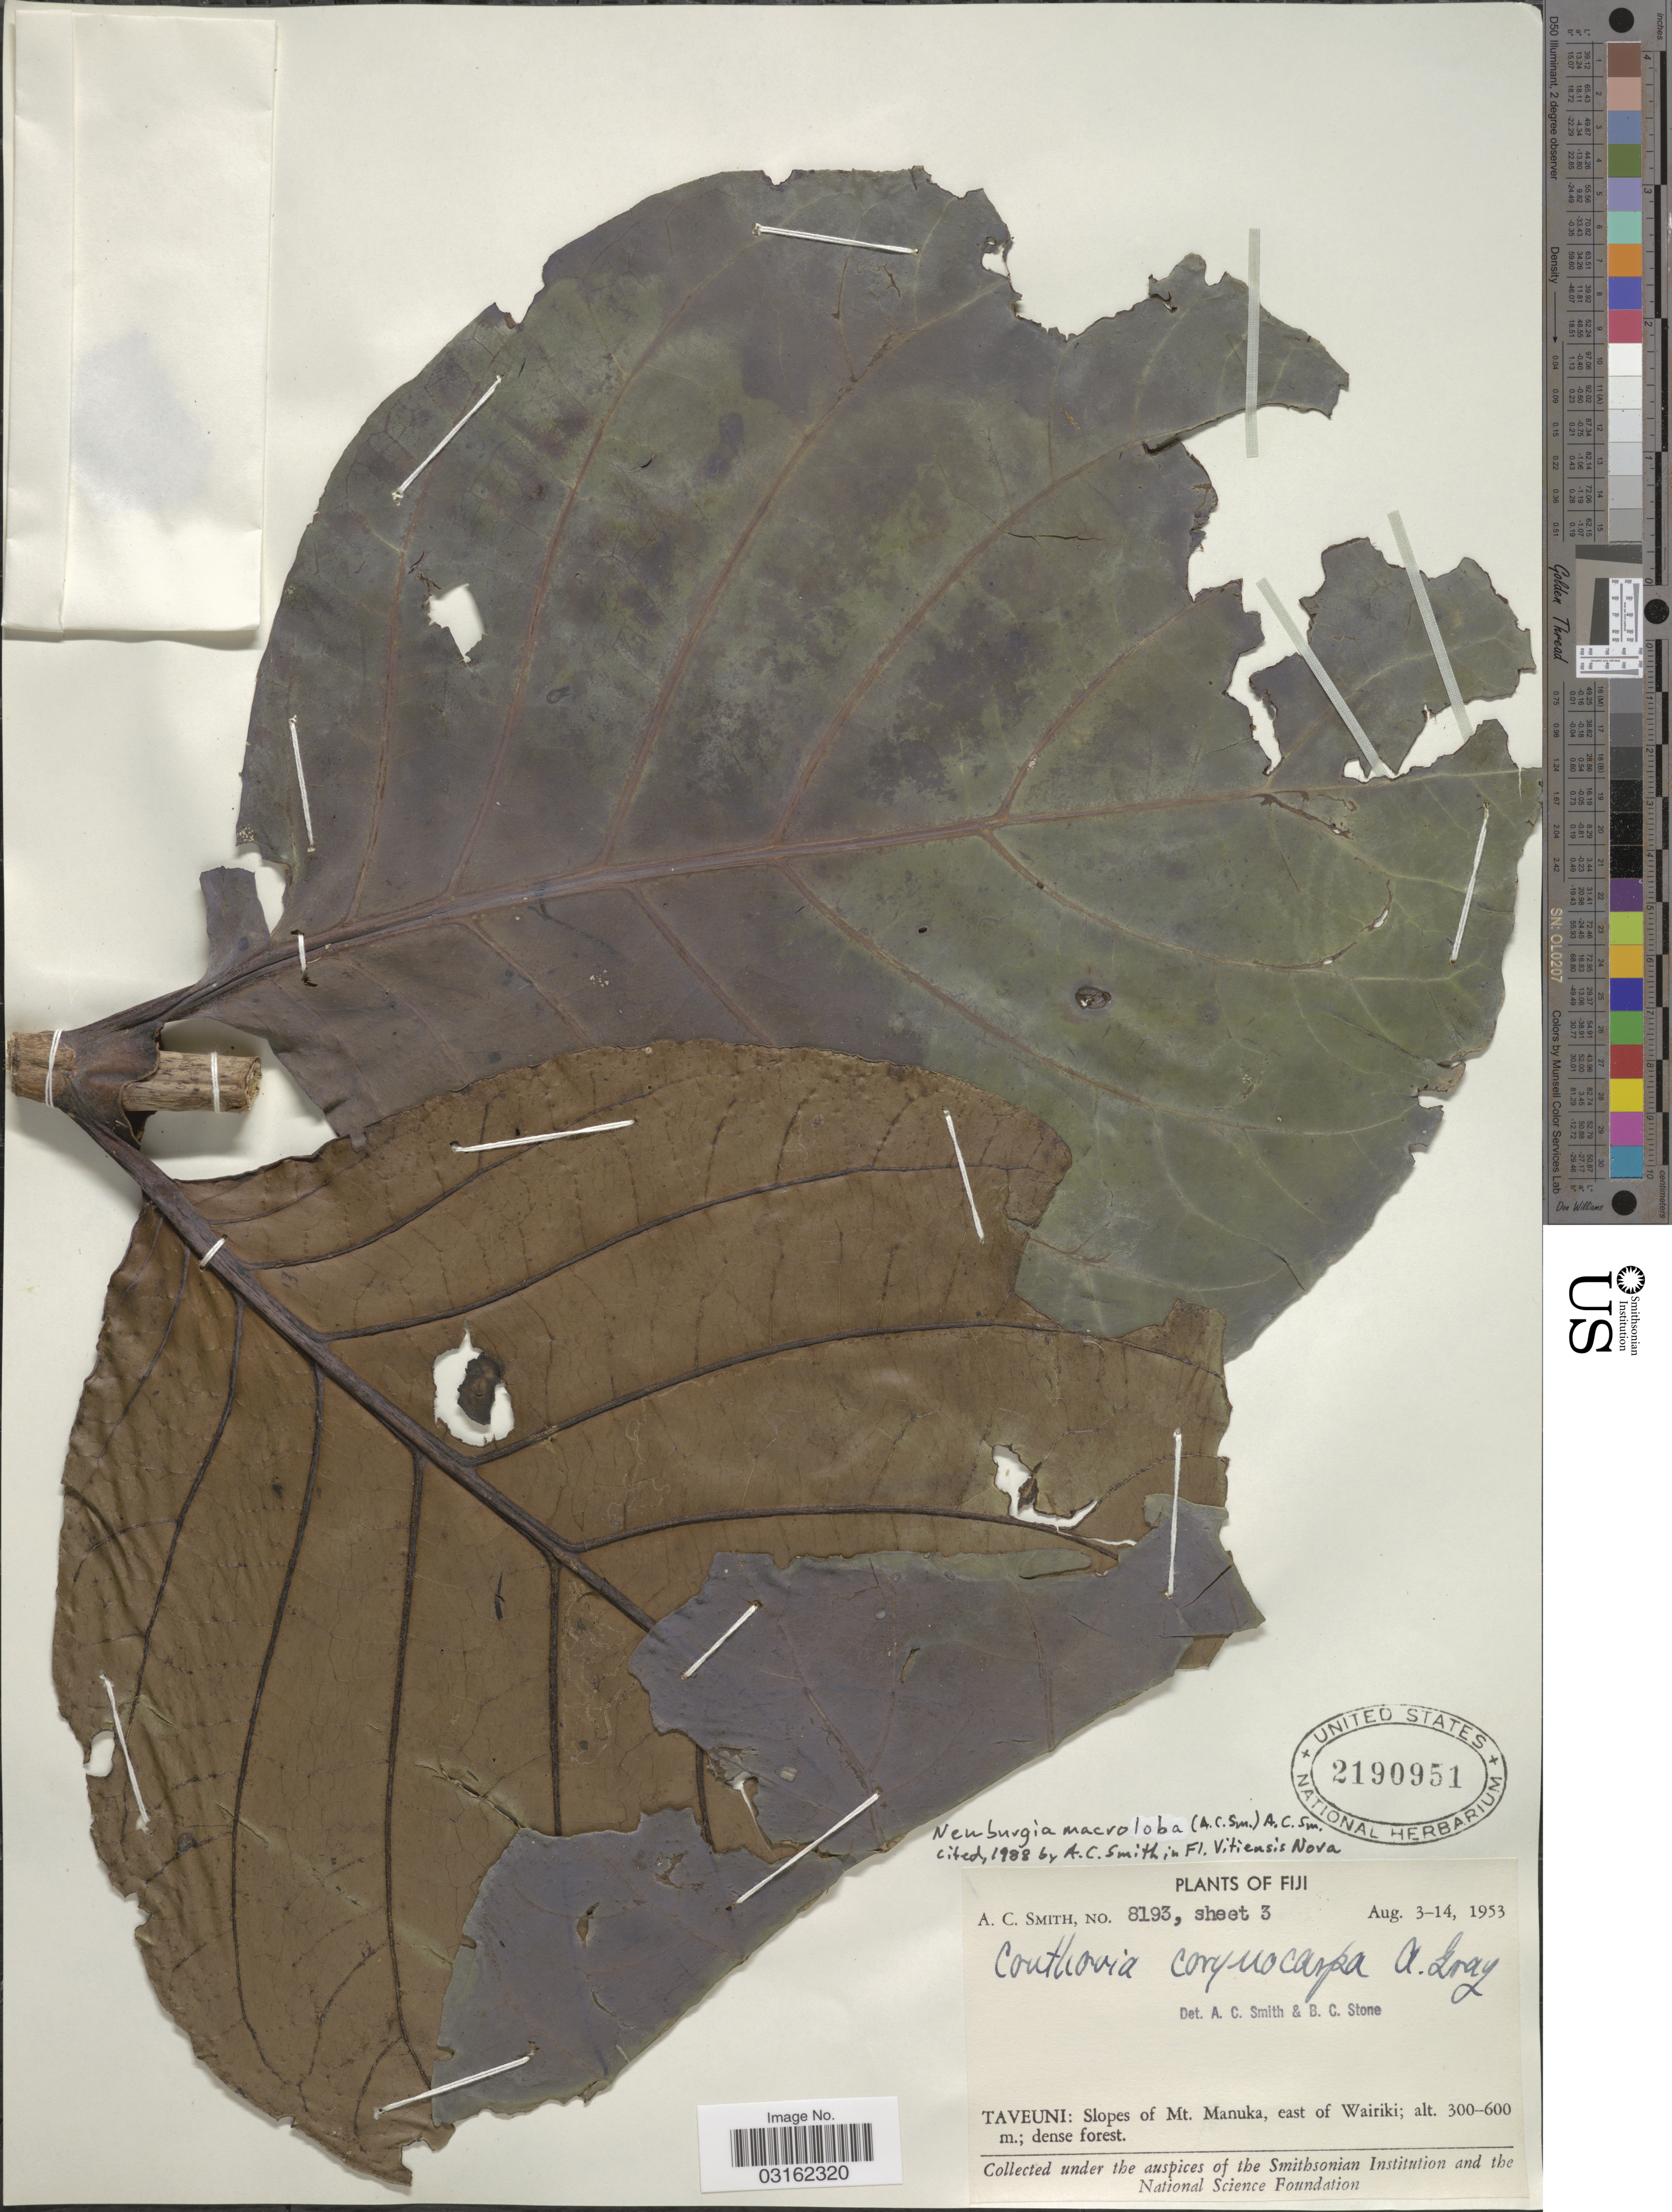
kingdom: Plantae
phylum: Tracheophyta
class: Magnoliopsida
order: Gentianales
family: Loganiaceae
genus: Neuburgia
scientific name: Neuburgia macroloba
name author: (A.C. Sm.) A.C. Sm.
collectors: A. C. Smith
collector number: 8193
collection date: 1953-08-03/1953-08-14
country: Fiji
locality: Taveuni: Slopes of Mt. Manuka, east of Wairiki.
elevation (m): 300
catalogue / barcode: US 2190951